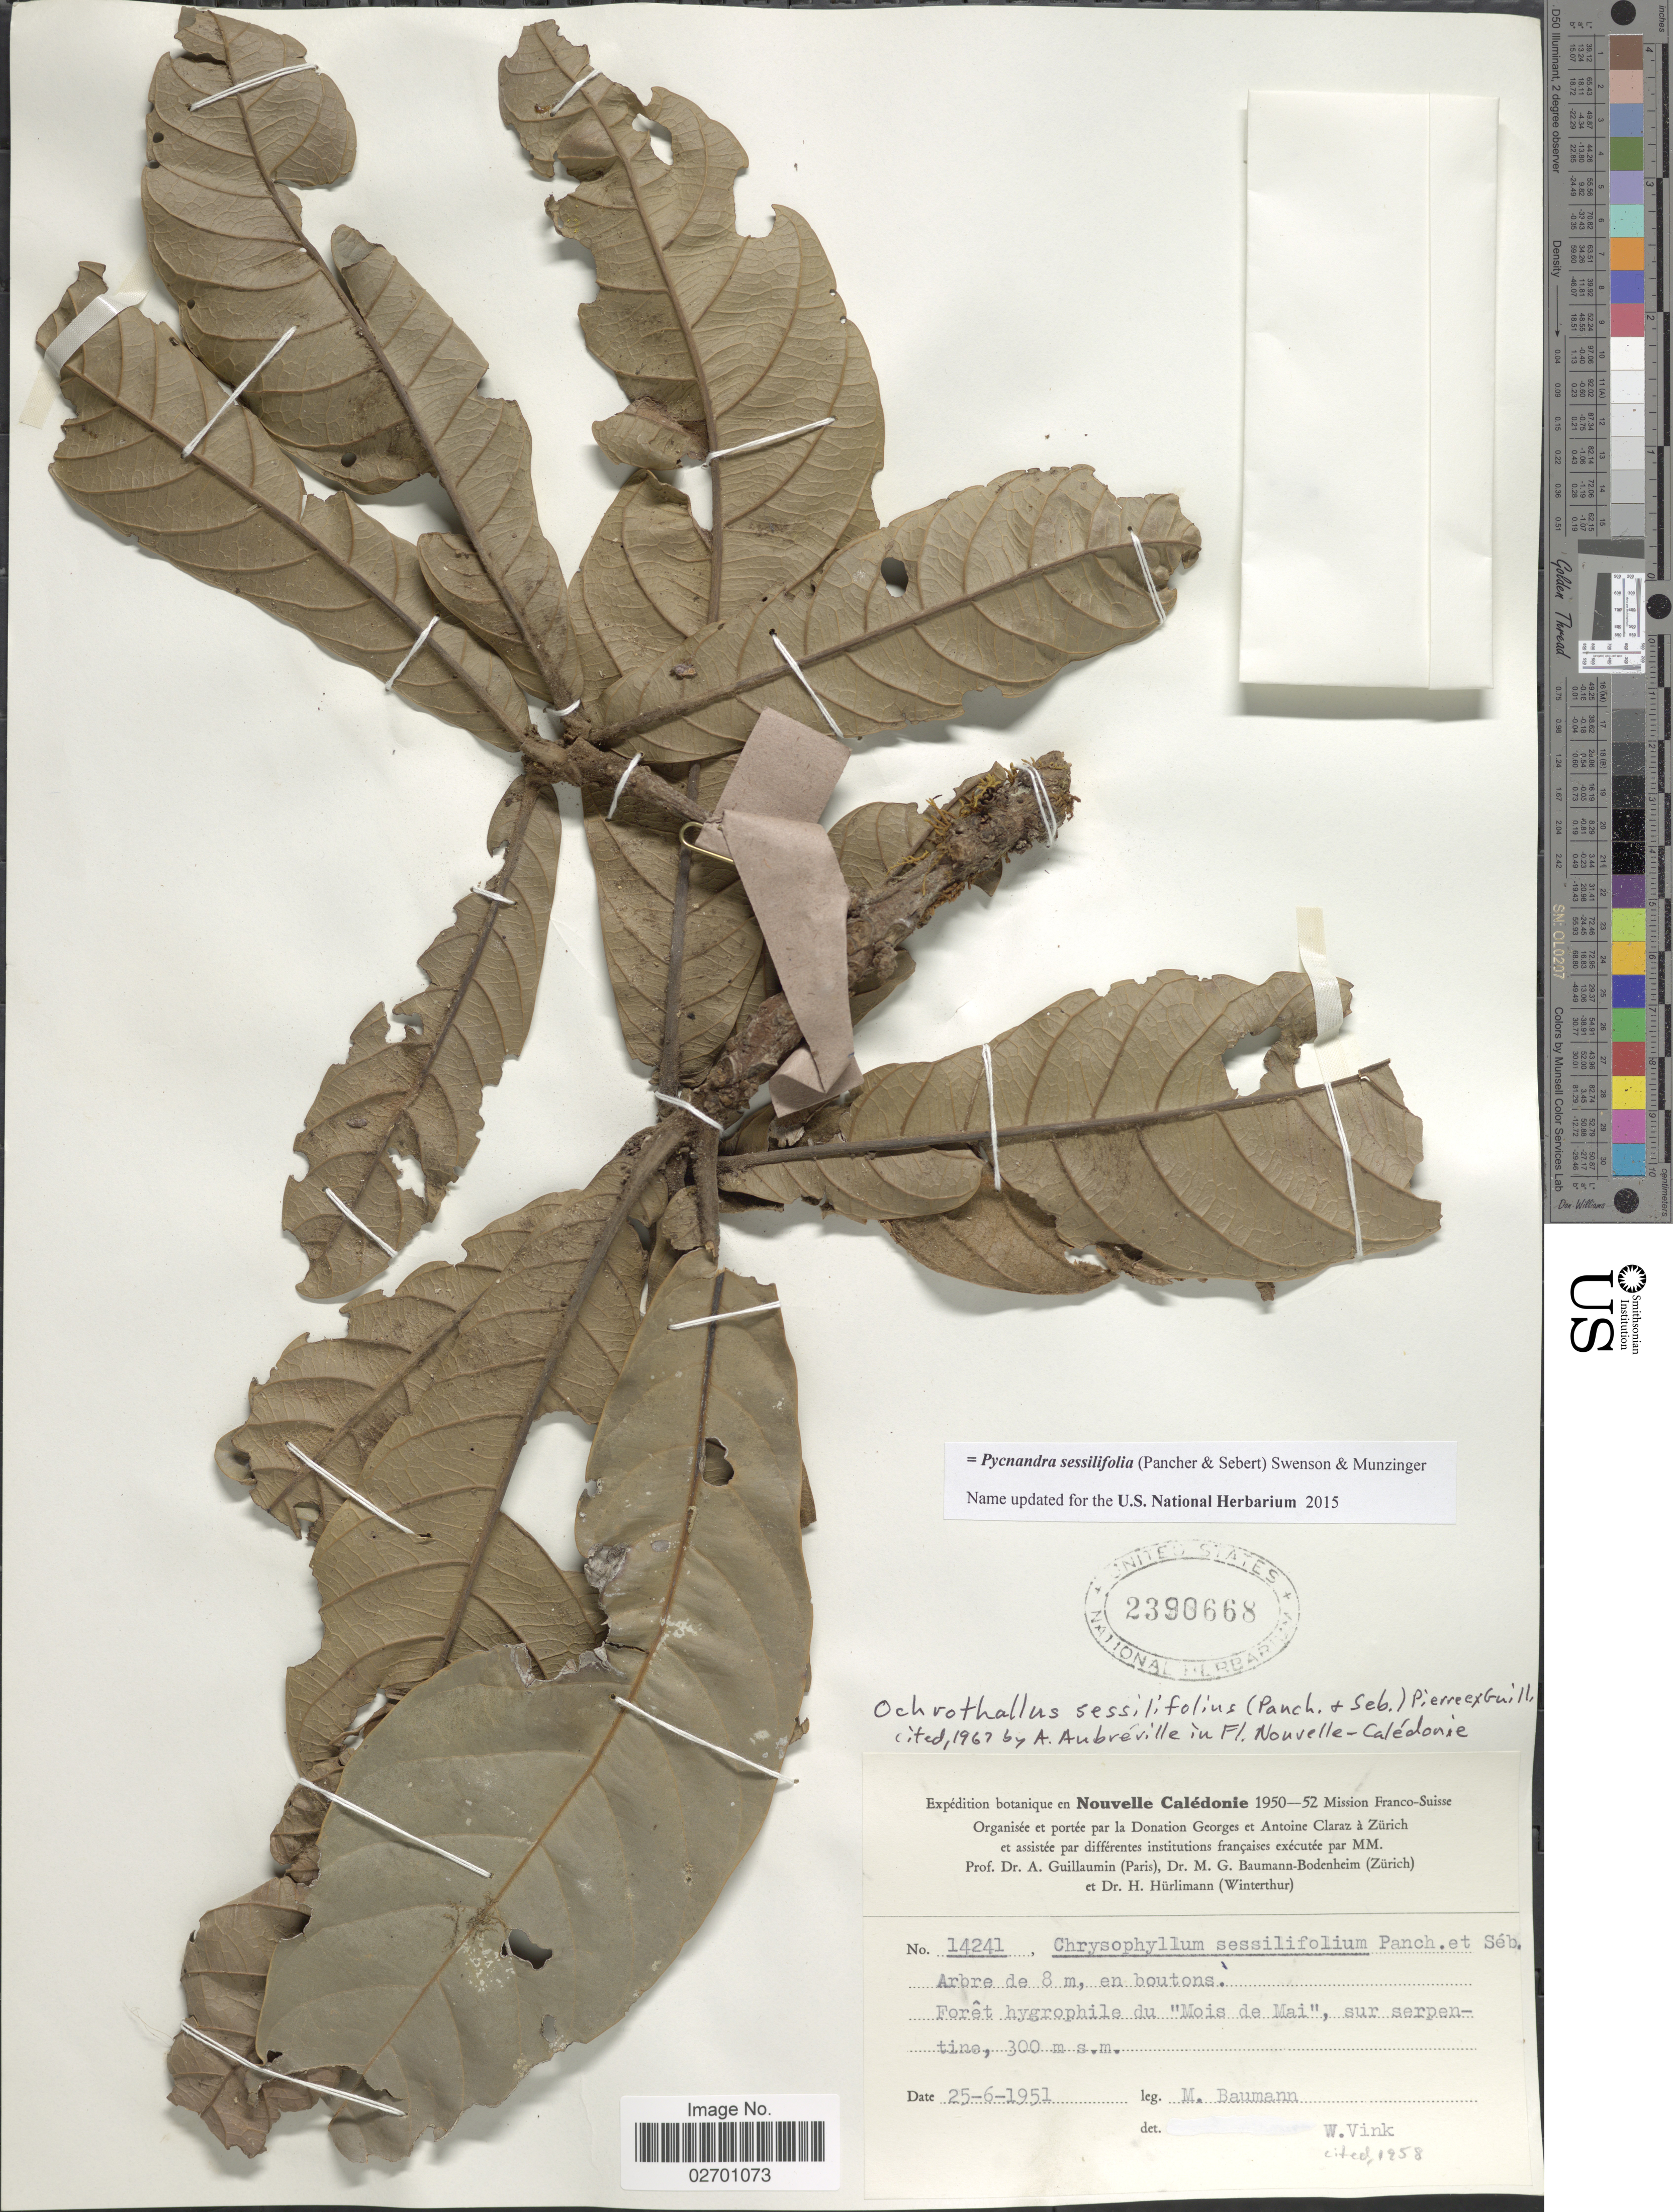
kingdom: Plantae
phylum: Tracheophyta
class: Magnoliopsida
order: Ericales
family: Sapotaceae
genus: Pycnandra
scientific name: Pycnandra sessilifolia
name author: (Pancher & Sebert) Swenson & Munzinger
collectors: M. Baumann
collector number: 14241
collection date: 1951-06-25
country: New Caledonia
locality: Foret hygrophile du "Mois de Mai", sur serpentine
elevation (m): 300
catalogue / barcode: US 2390668